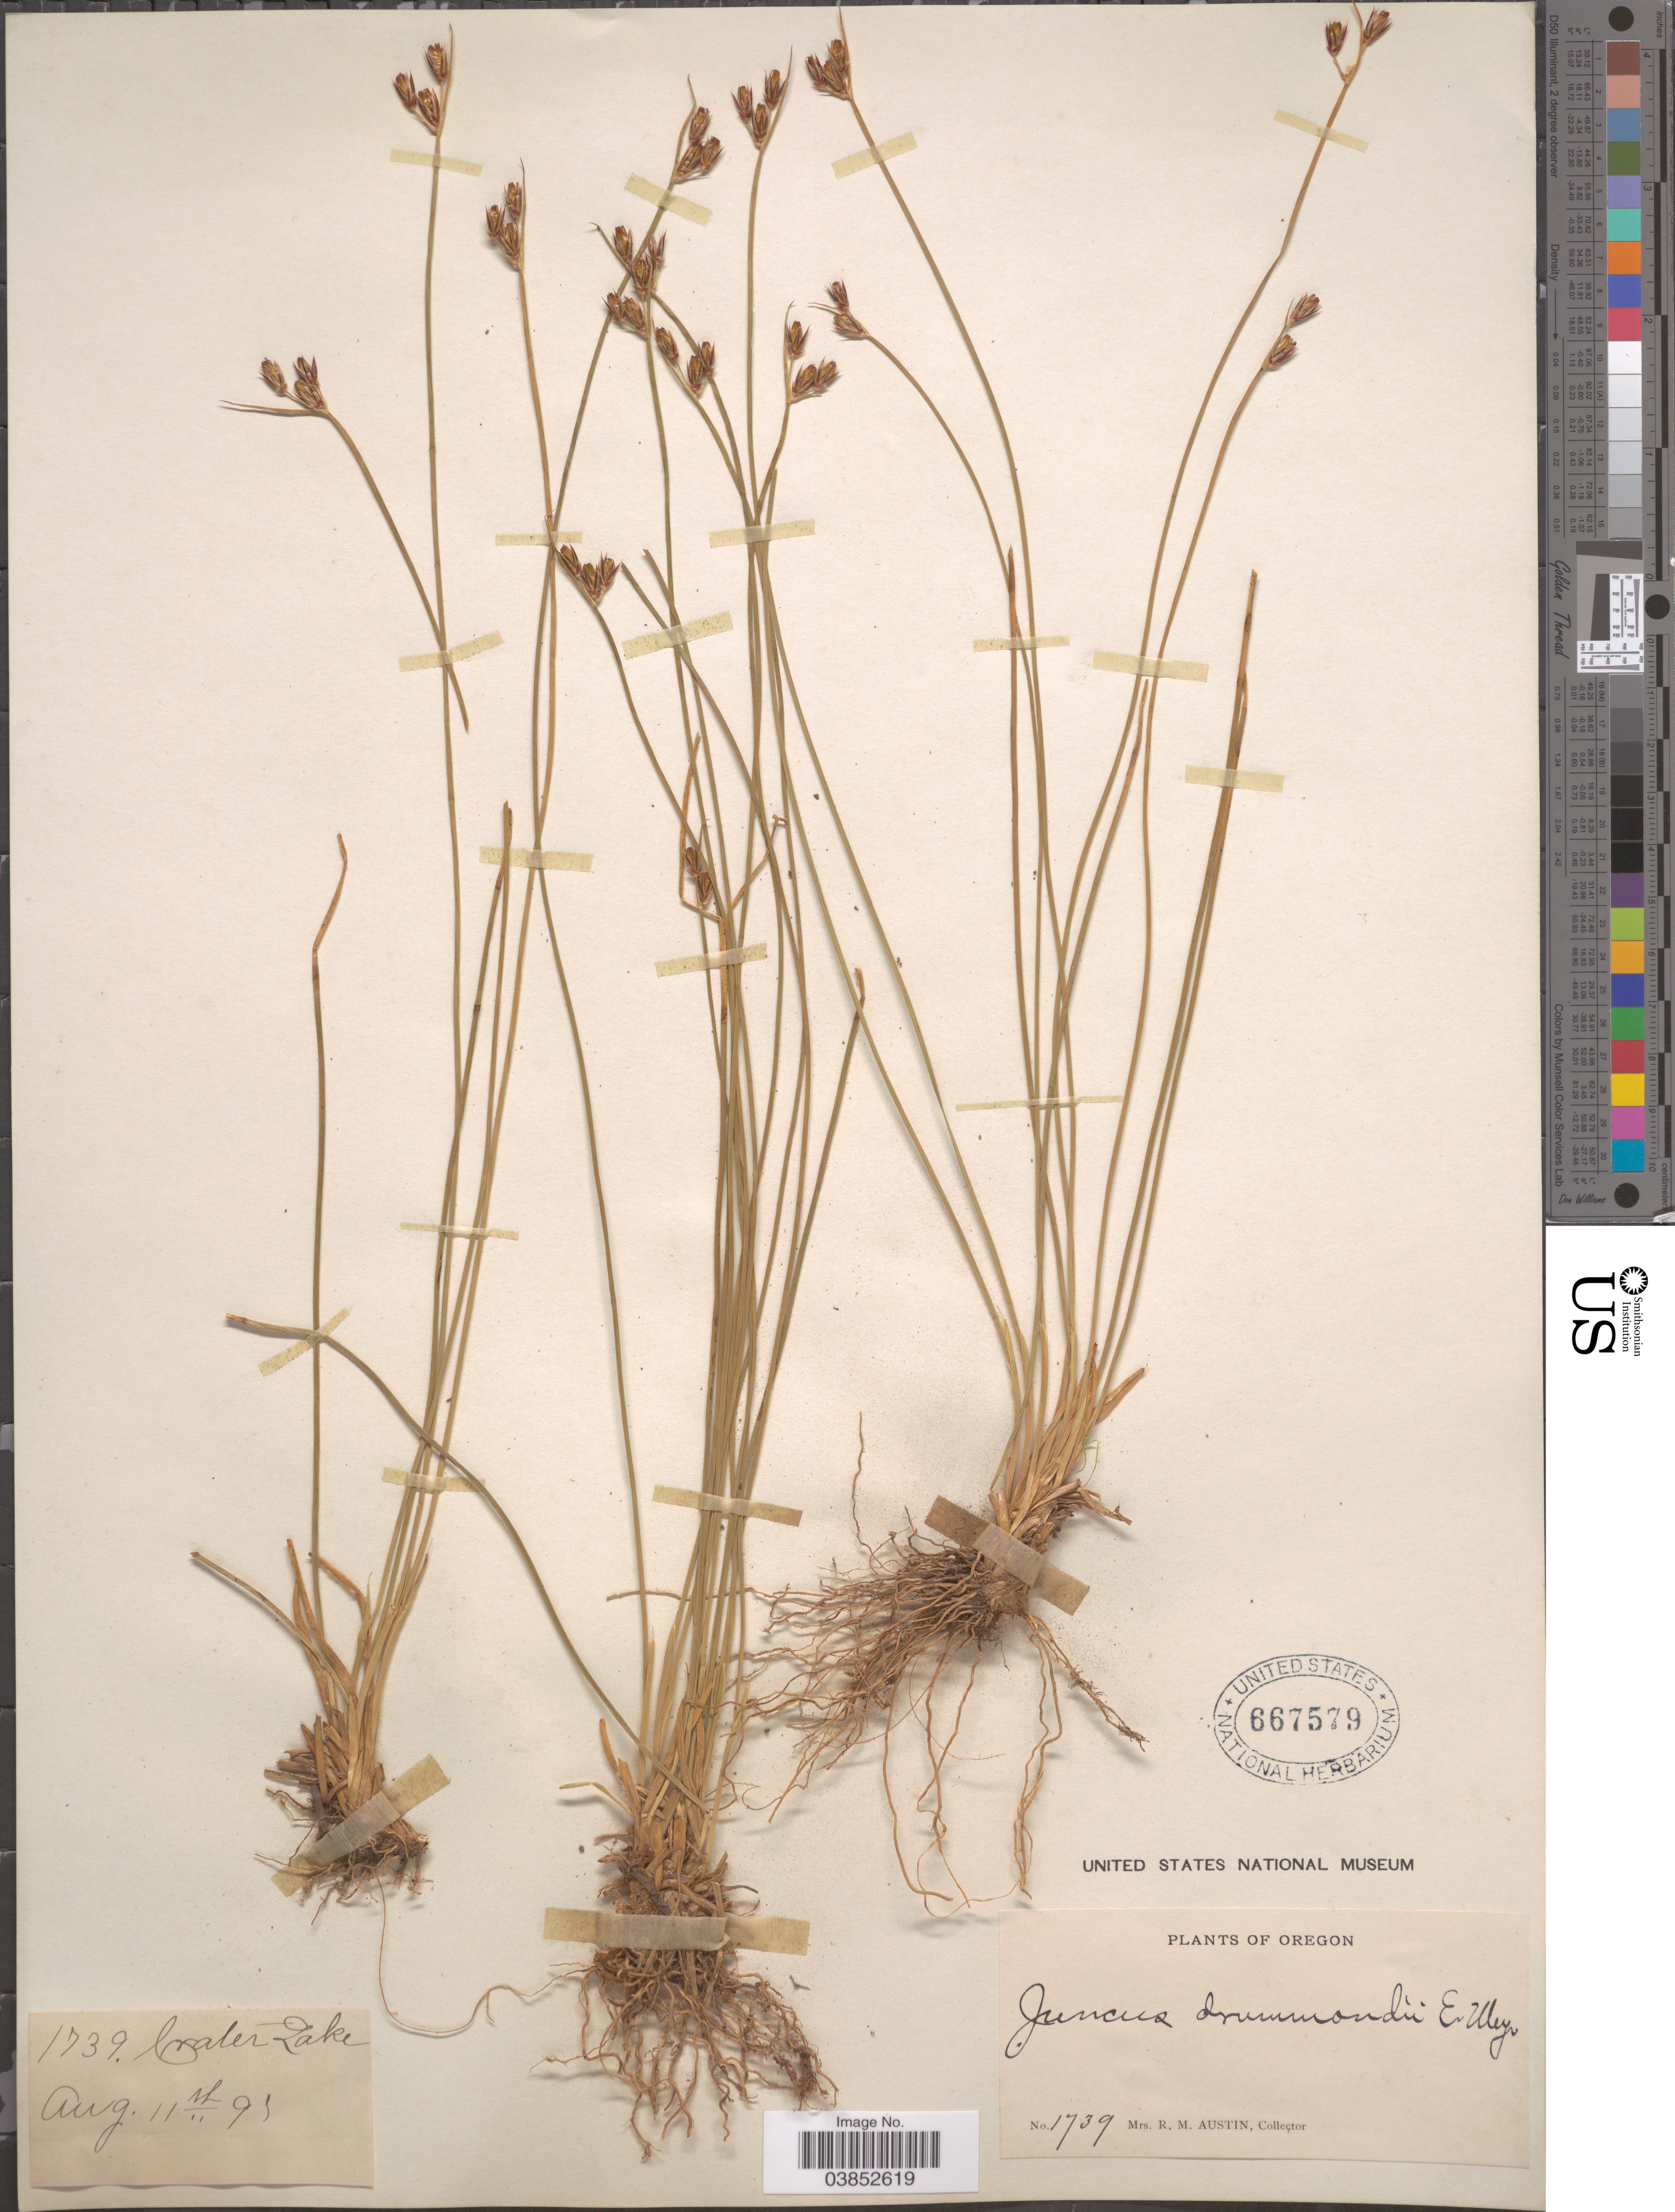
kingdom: Plantae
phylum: Tracheophyta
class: Liliopsida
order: Poales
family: Juncaceae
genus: Juncus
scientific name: Juncus drummondii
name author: E. Mey.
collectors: R. Austin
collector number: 1739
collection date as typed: Transcribed d/m/y: 11/8/93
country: United States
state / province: Oregon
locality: Crater Lake.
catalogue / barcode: US 667579